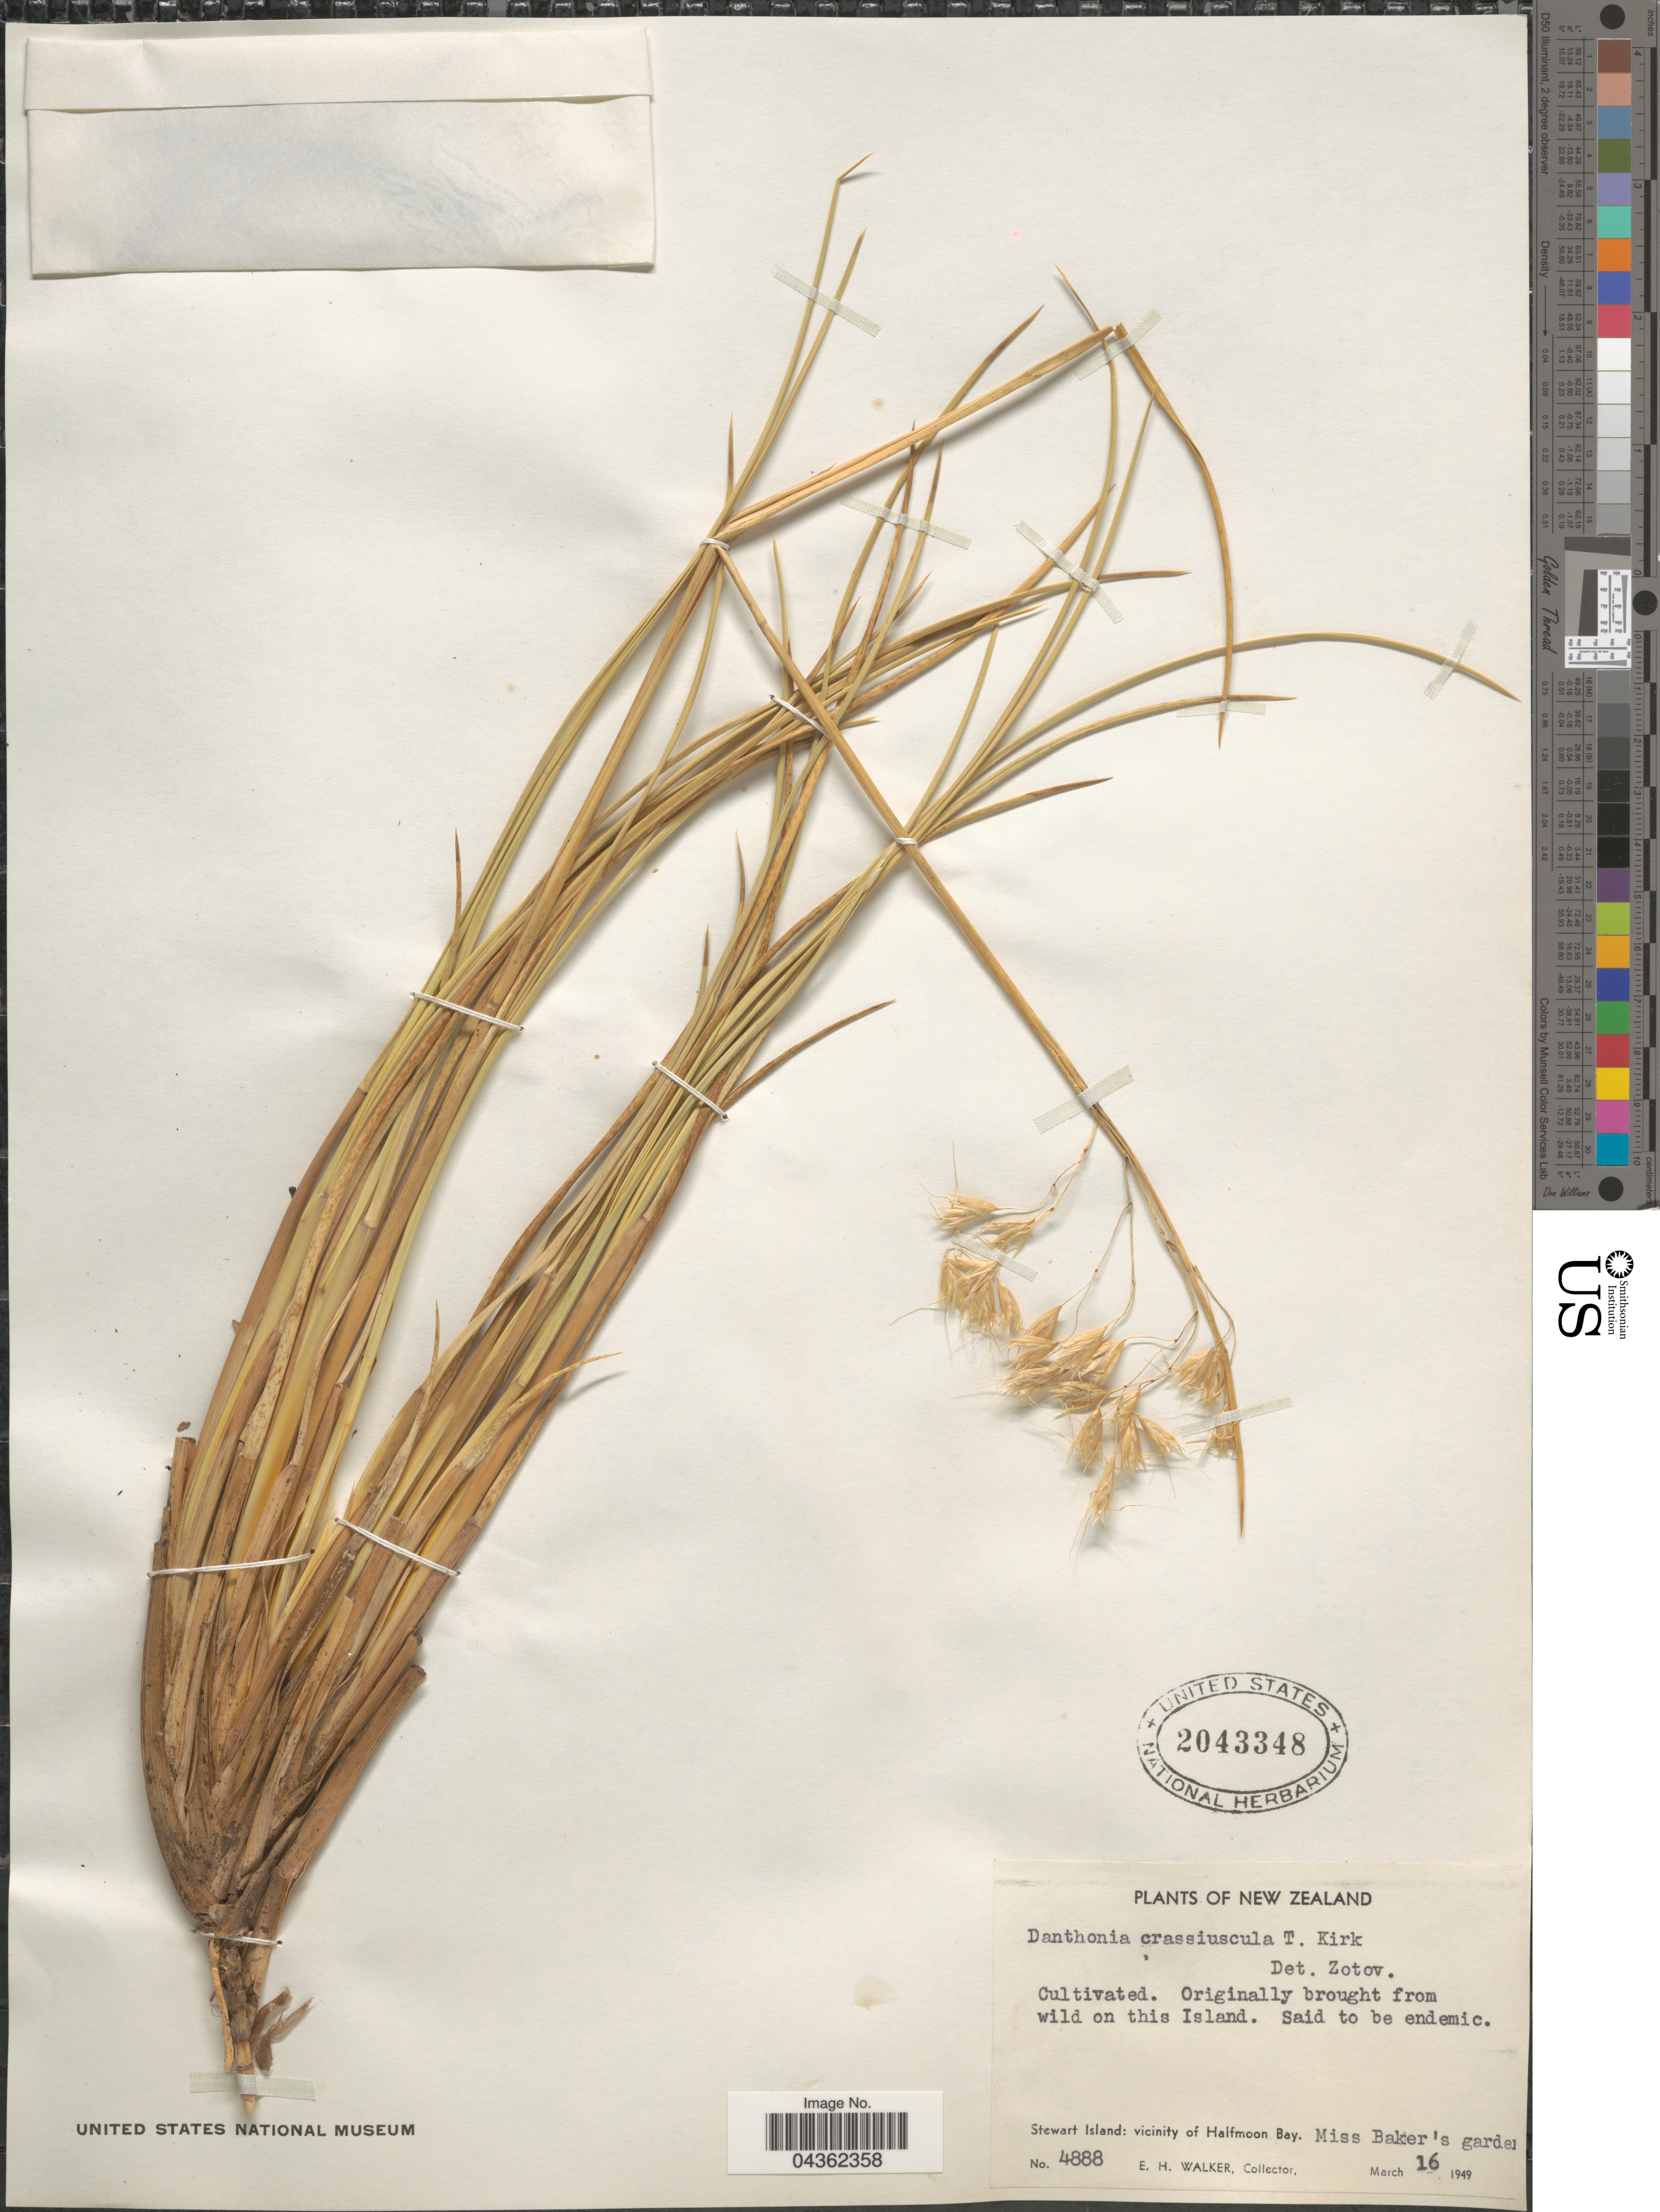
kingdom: Plantae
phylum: Tracheophyta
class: Liliopsida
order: Poales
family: Poaceae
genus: Chionochloa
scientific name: Chionochloa crassiuscula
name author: (Kirk) Zotov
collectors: E. H. Walker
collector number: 4888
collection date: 1949-03-16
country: New Zealand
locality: Stewart Island: vicinity of Halfmoon Bay. Miss Baker's garden.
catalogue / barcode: US 2043348